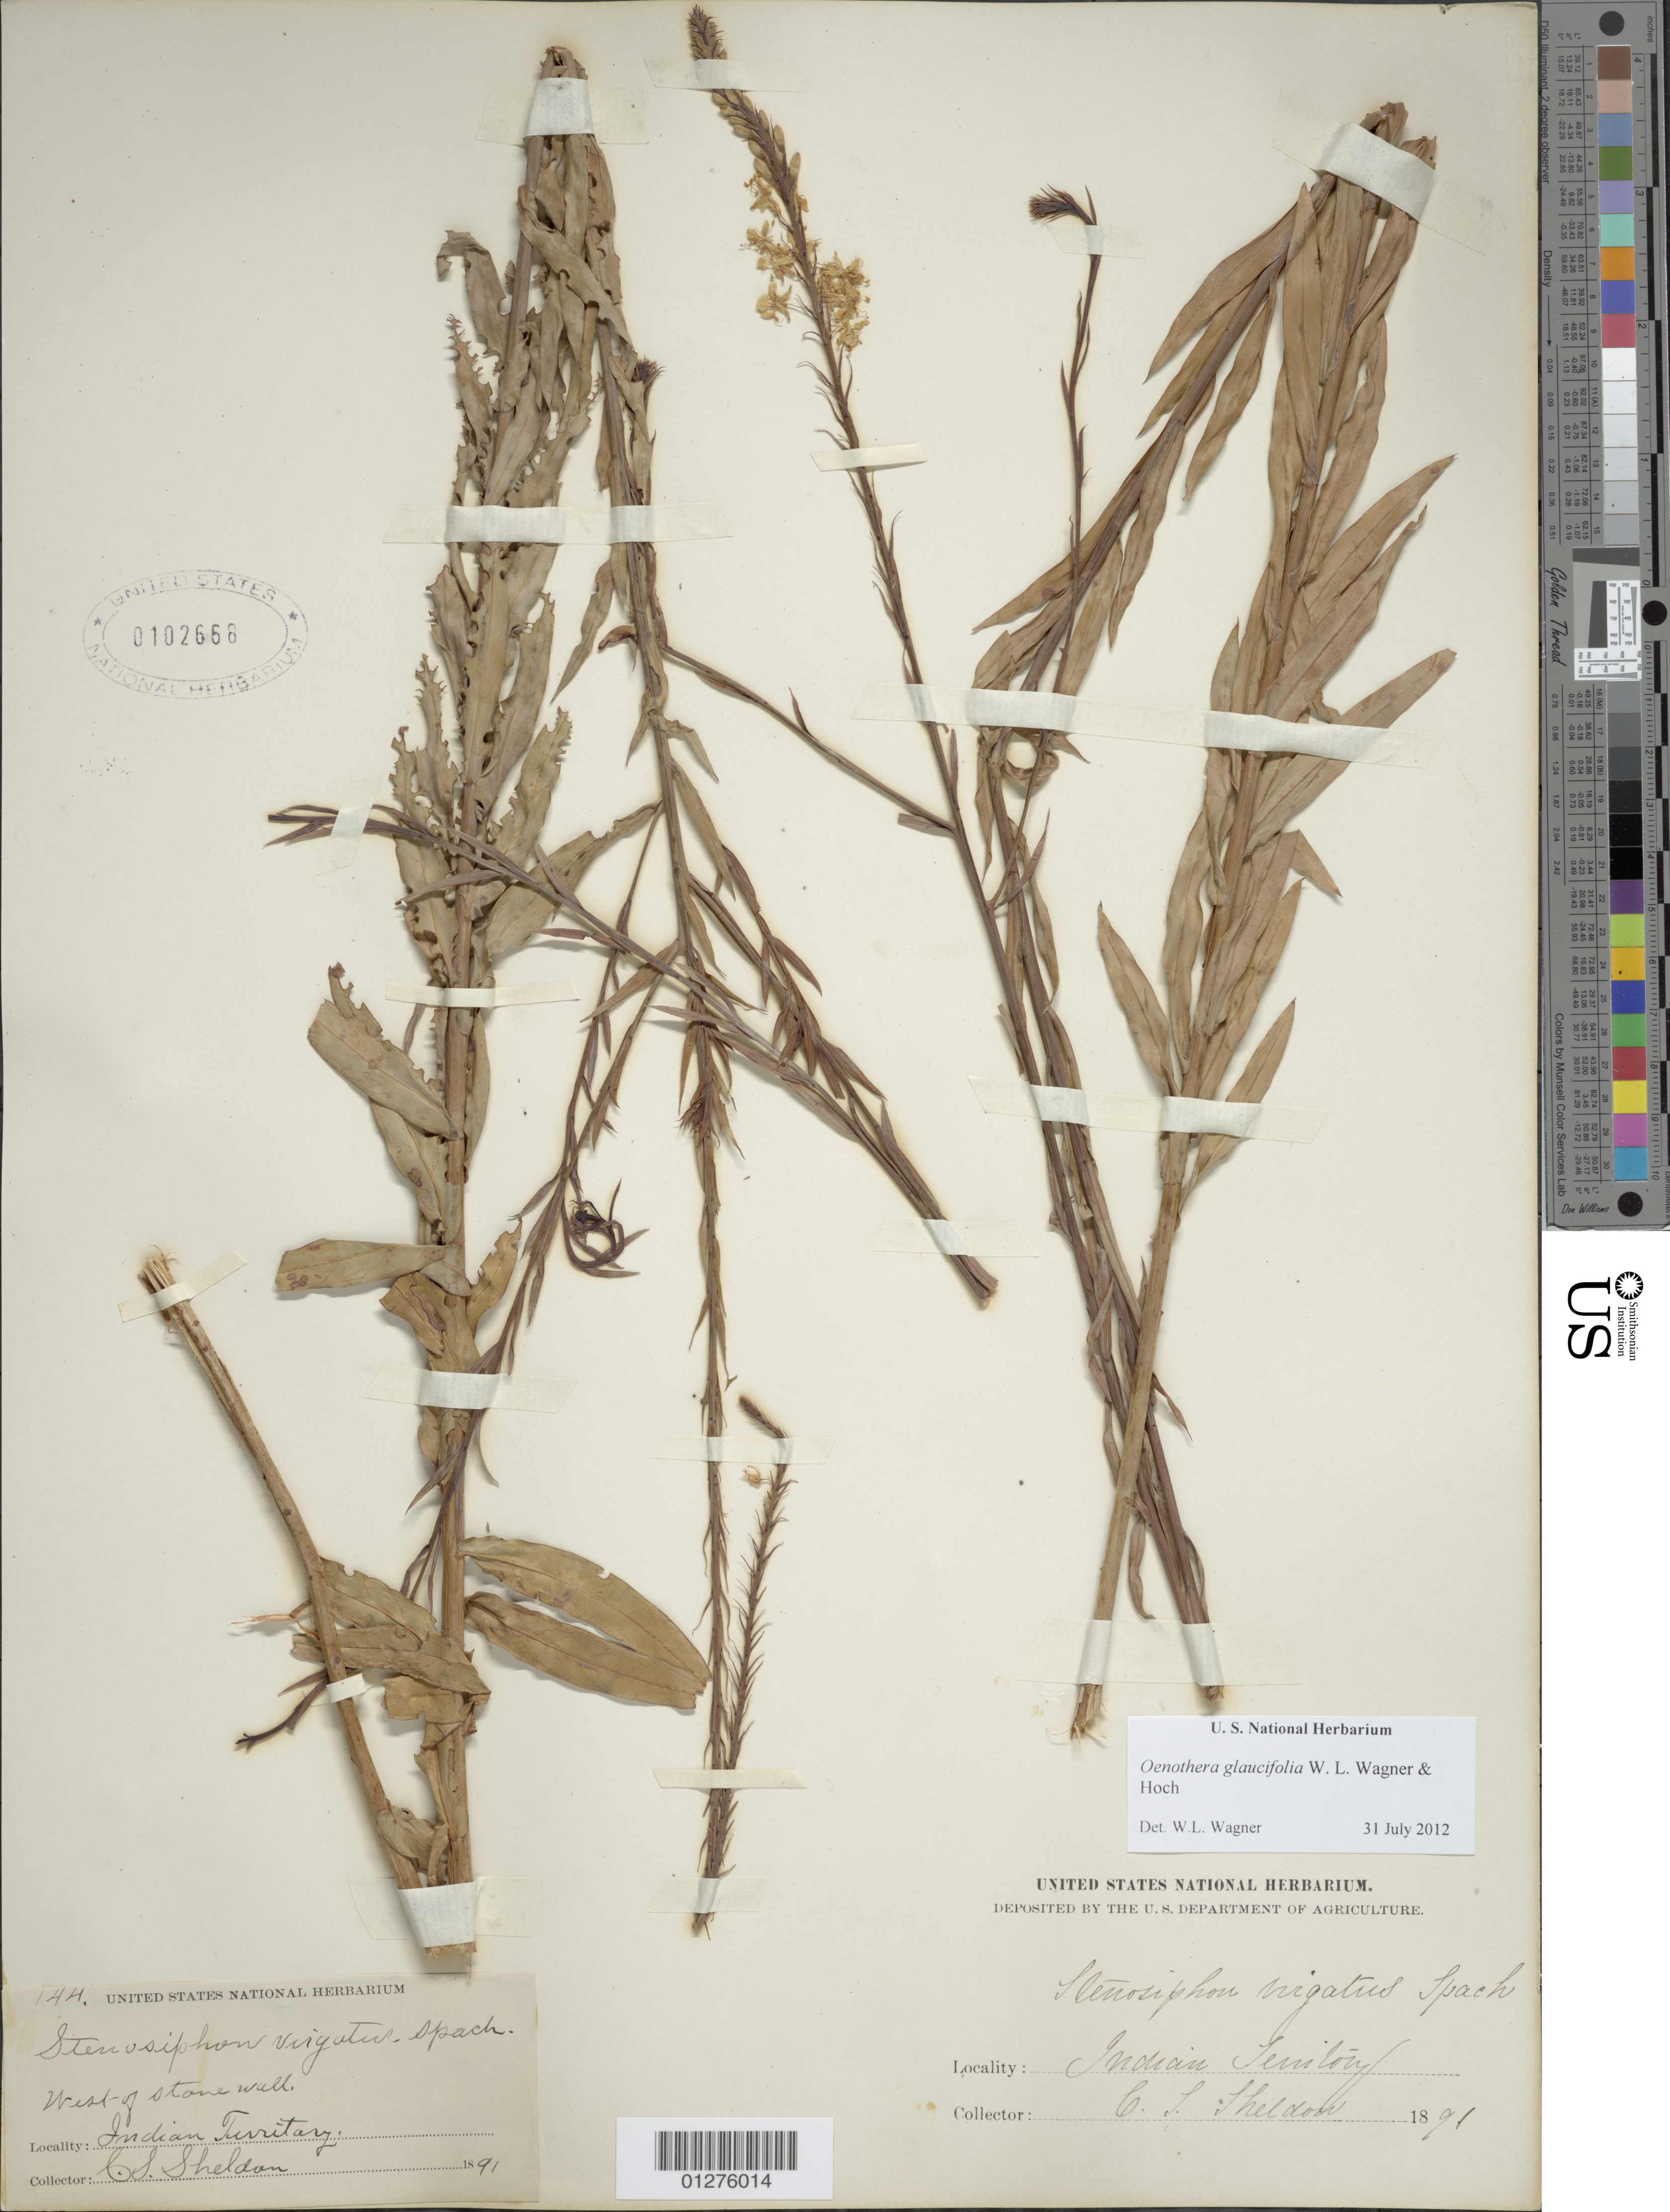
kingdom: Plantae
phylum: Tracheophyta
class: Magnoliopsida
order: Myrtales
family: Onagraceae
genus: Oenothera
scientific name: Oenothera glaucifolia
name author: W.L. Wagner & Hoch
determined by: Wagner, W. L., (BOT), Smithsonian Institution - National Museum of Natural History (UNITED STATES)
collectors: C. S. Sheldon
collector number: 144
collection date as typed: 1891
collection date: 1891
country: United States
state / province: Oklahoma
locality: Indian Territory, west of stone wall.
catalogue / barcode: US 102668